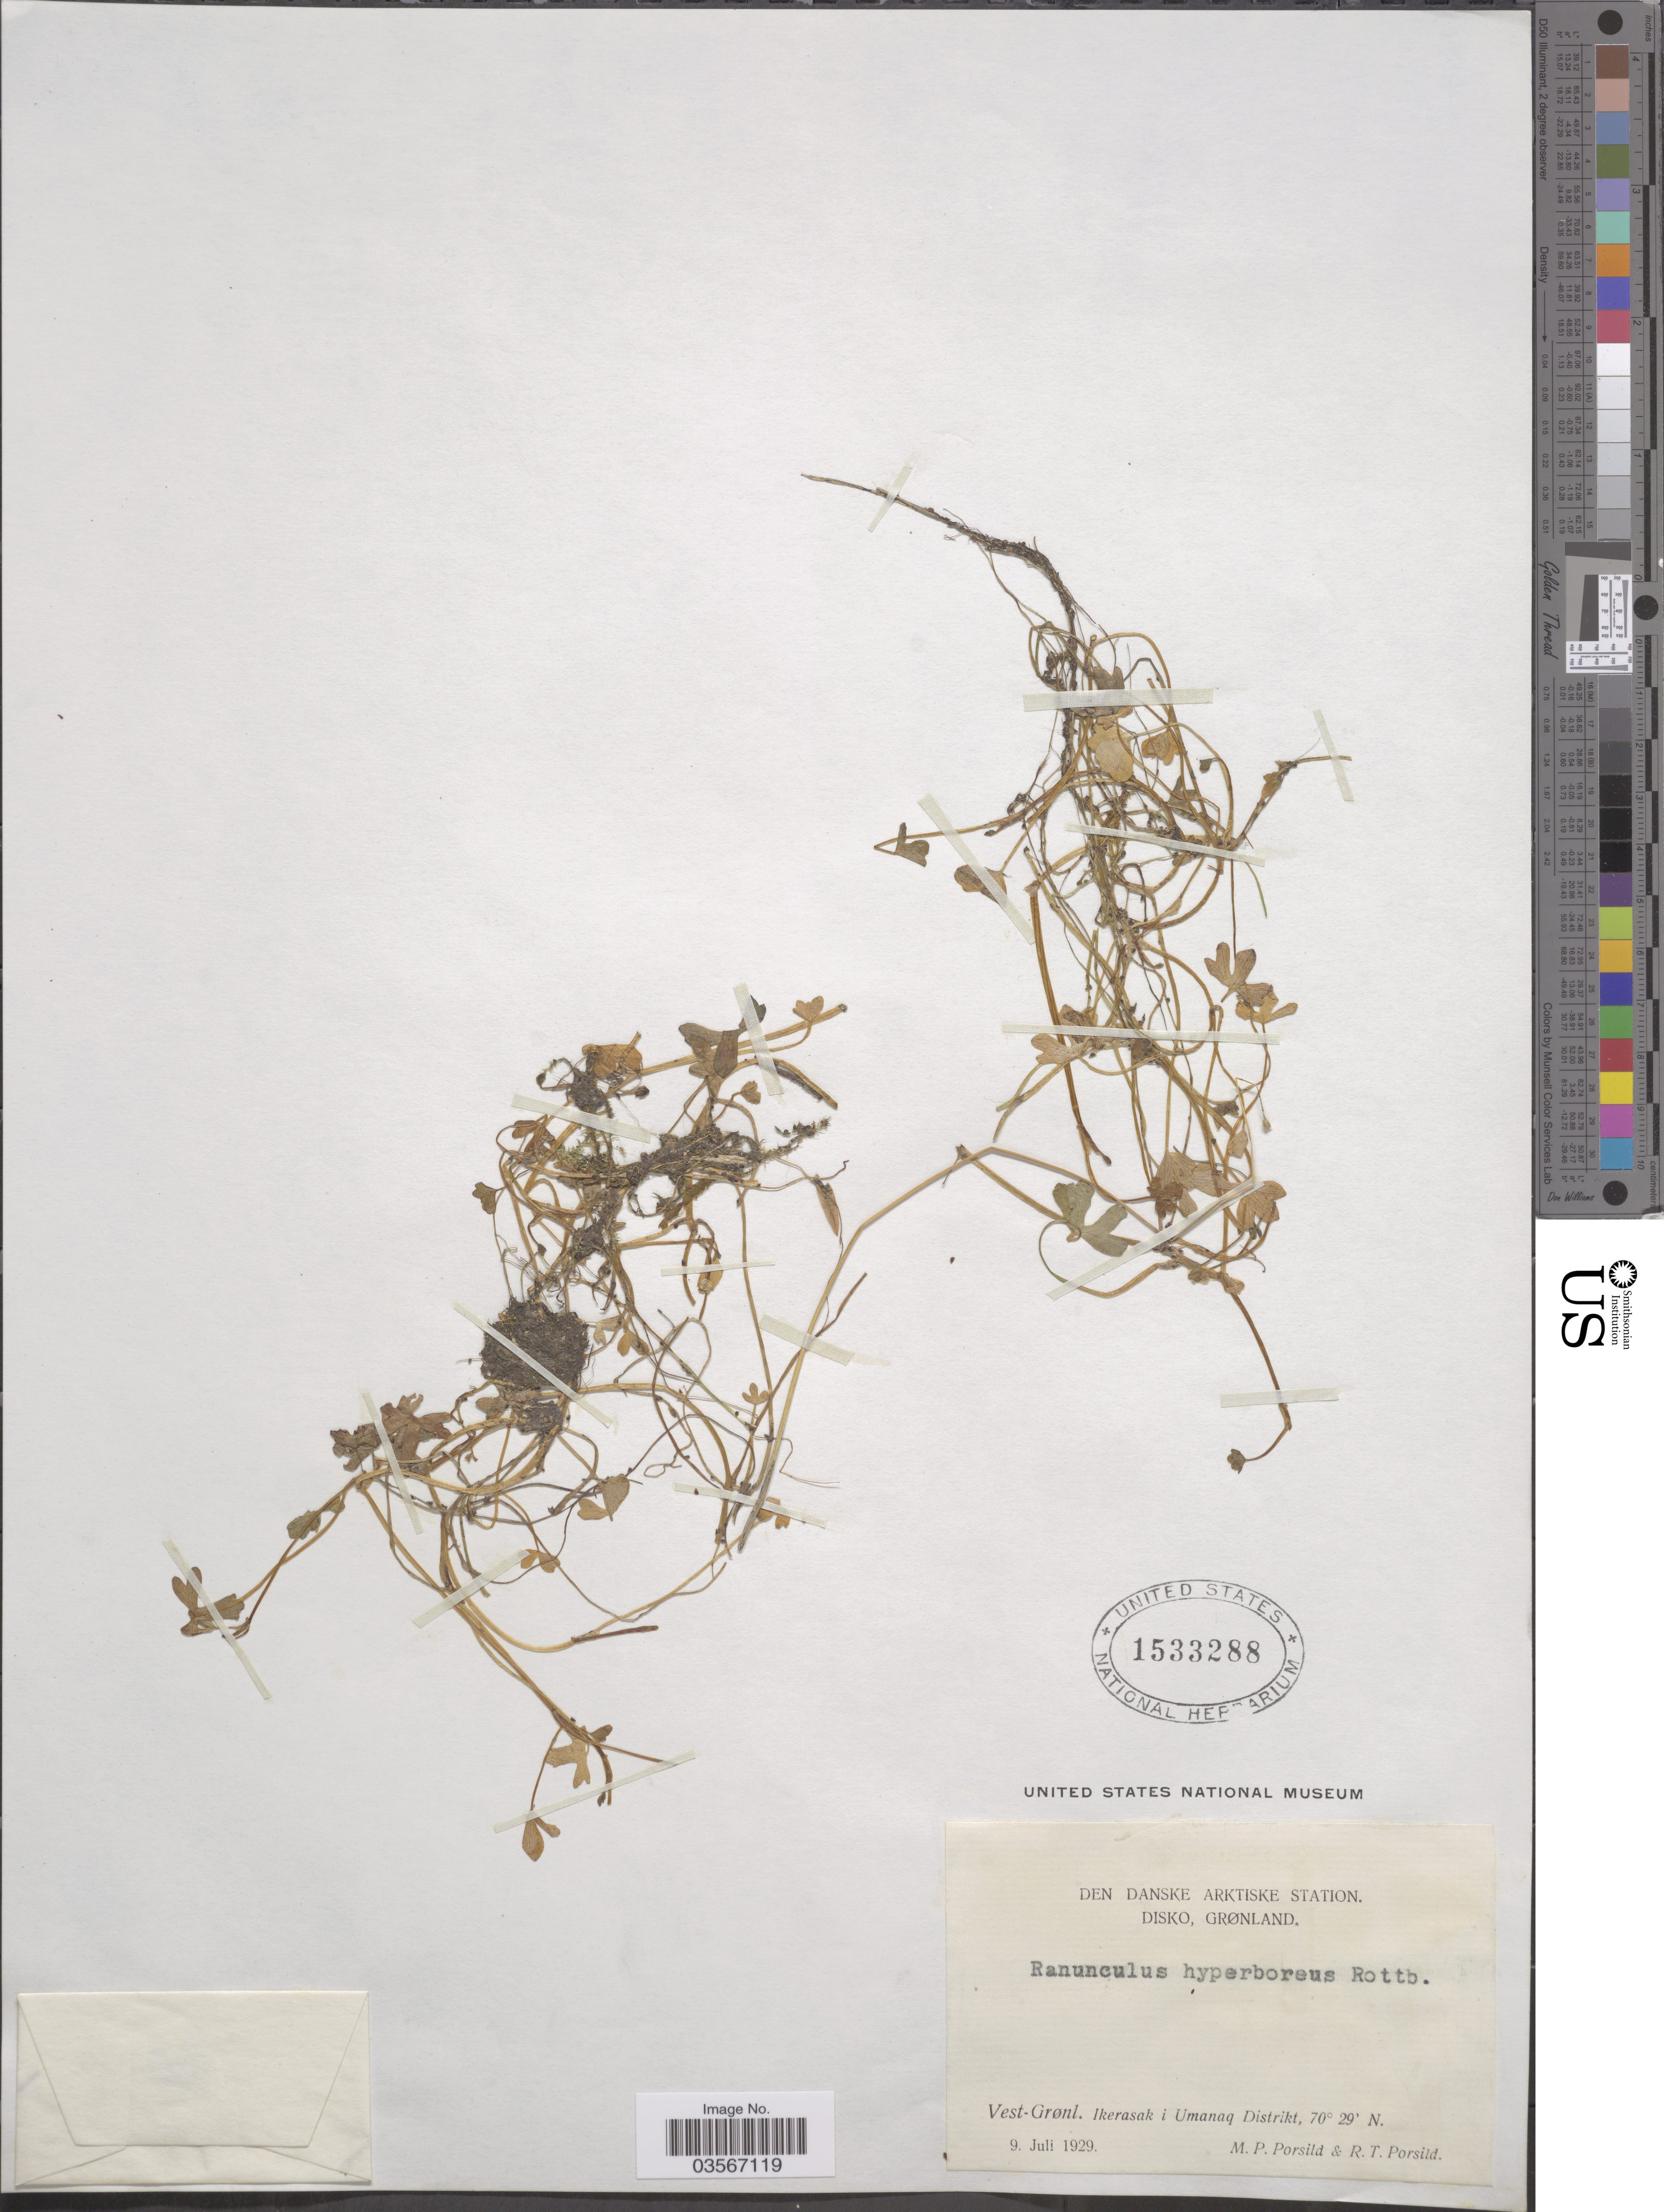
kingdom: Plantae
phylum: Tracheophyta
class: Magnoliopsida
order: Ranunculales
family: Ranunculaceae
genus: Ranunculus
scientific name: Ranunculus hyperboreus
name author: Rottb.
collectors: M. P. Porsild & R. T. Porsild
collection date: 1929-07-09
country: Greenland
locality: Den Danske Arktiske Station. Disko, Grønland. Vest-Grønl. Ikerasak i Umanaq Distrikt.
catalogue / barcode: US 1533288